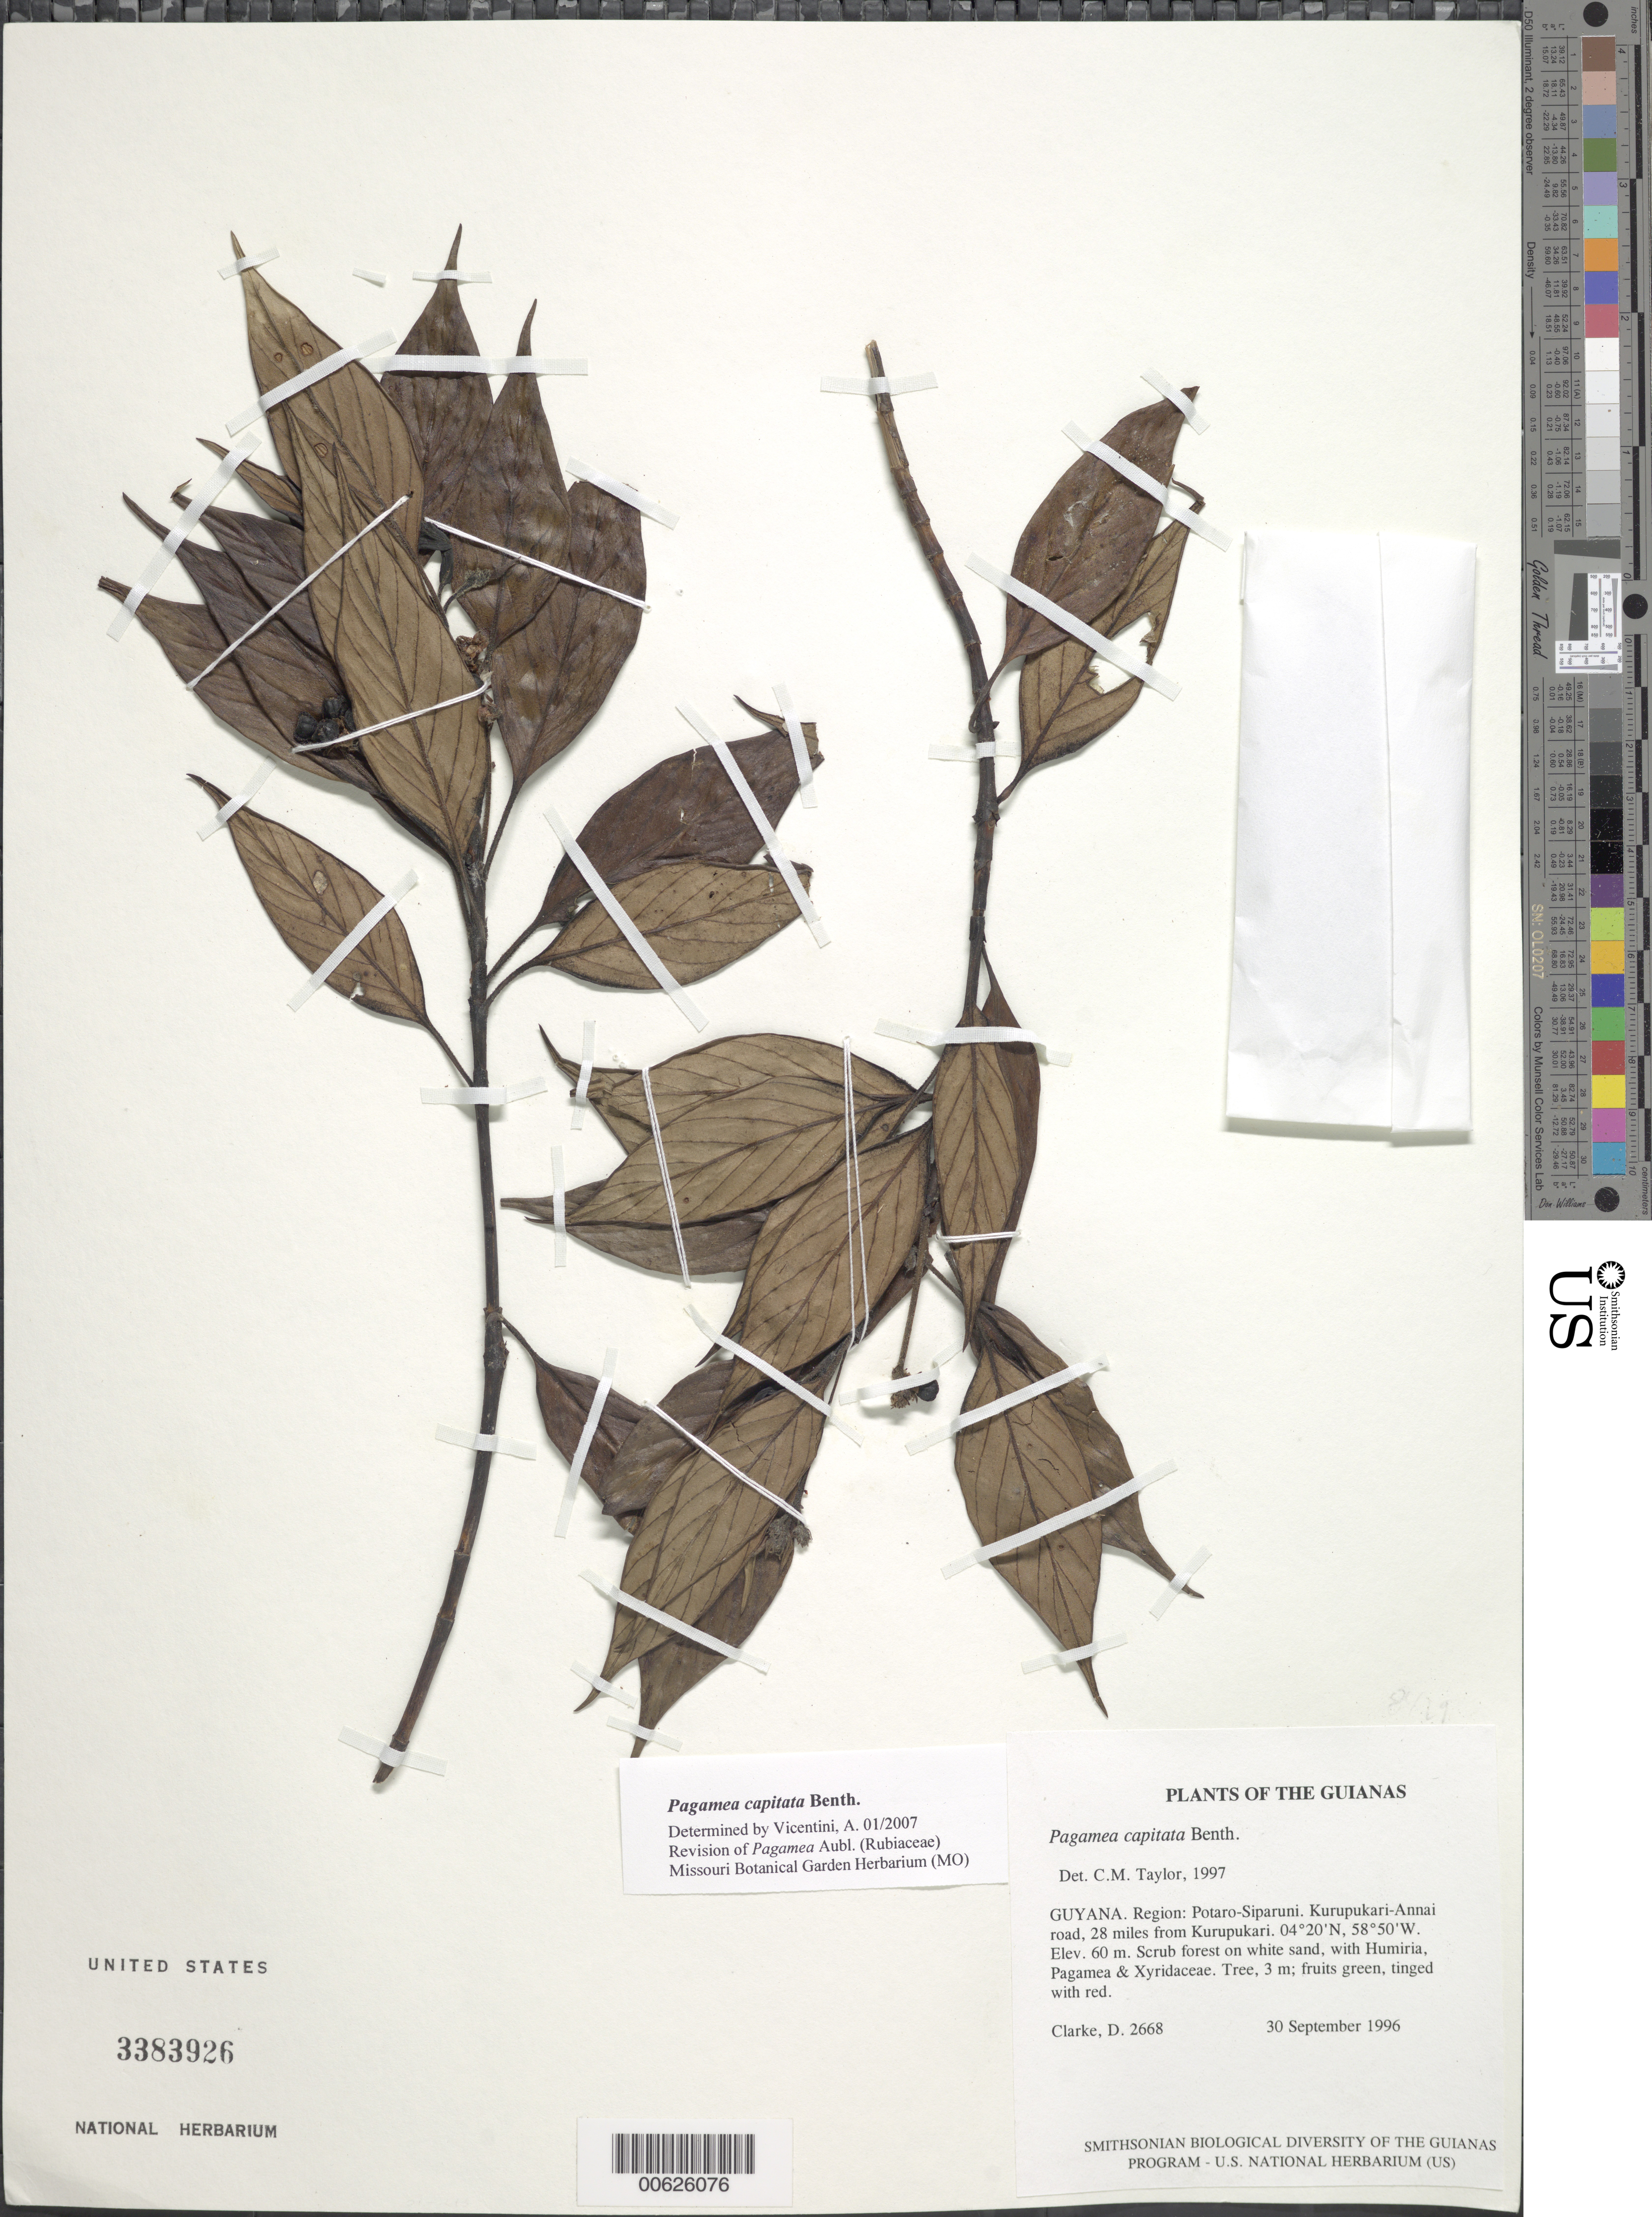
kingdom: Plantae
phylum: Tracheophyta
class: Magnoliopsida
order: Gentianales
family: Rubiaceae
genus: Pagamea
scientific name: Pagamea capitata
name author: Benth.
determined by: Taylor, Charlotte M.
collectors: H. D. Clarke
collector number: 2668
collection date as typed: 30 September 1996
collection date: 1996-09-30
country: Guyana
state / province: Potaro-Siparuni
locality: Kurupukari-Annai road, 28 miles from Kurupukari; Iwokrama International Rainforest Reserve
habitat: Scrub forest on white sand, with Humiria, Pagamea & Xyridaceae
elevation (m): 60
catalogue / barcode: US 3383926